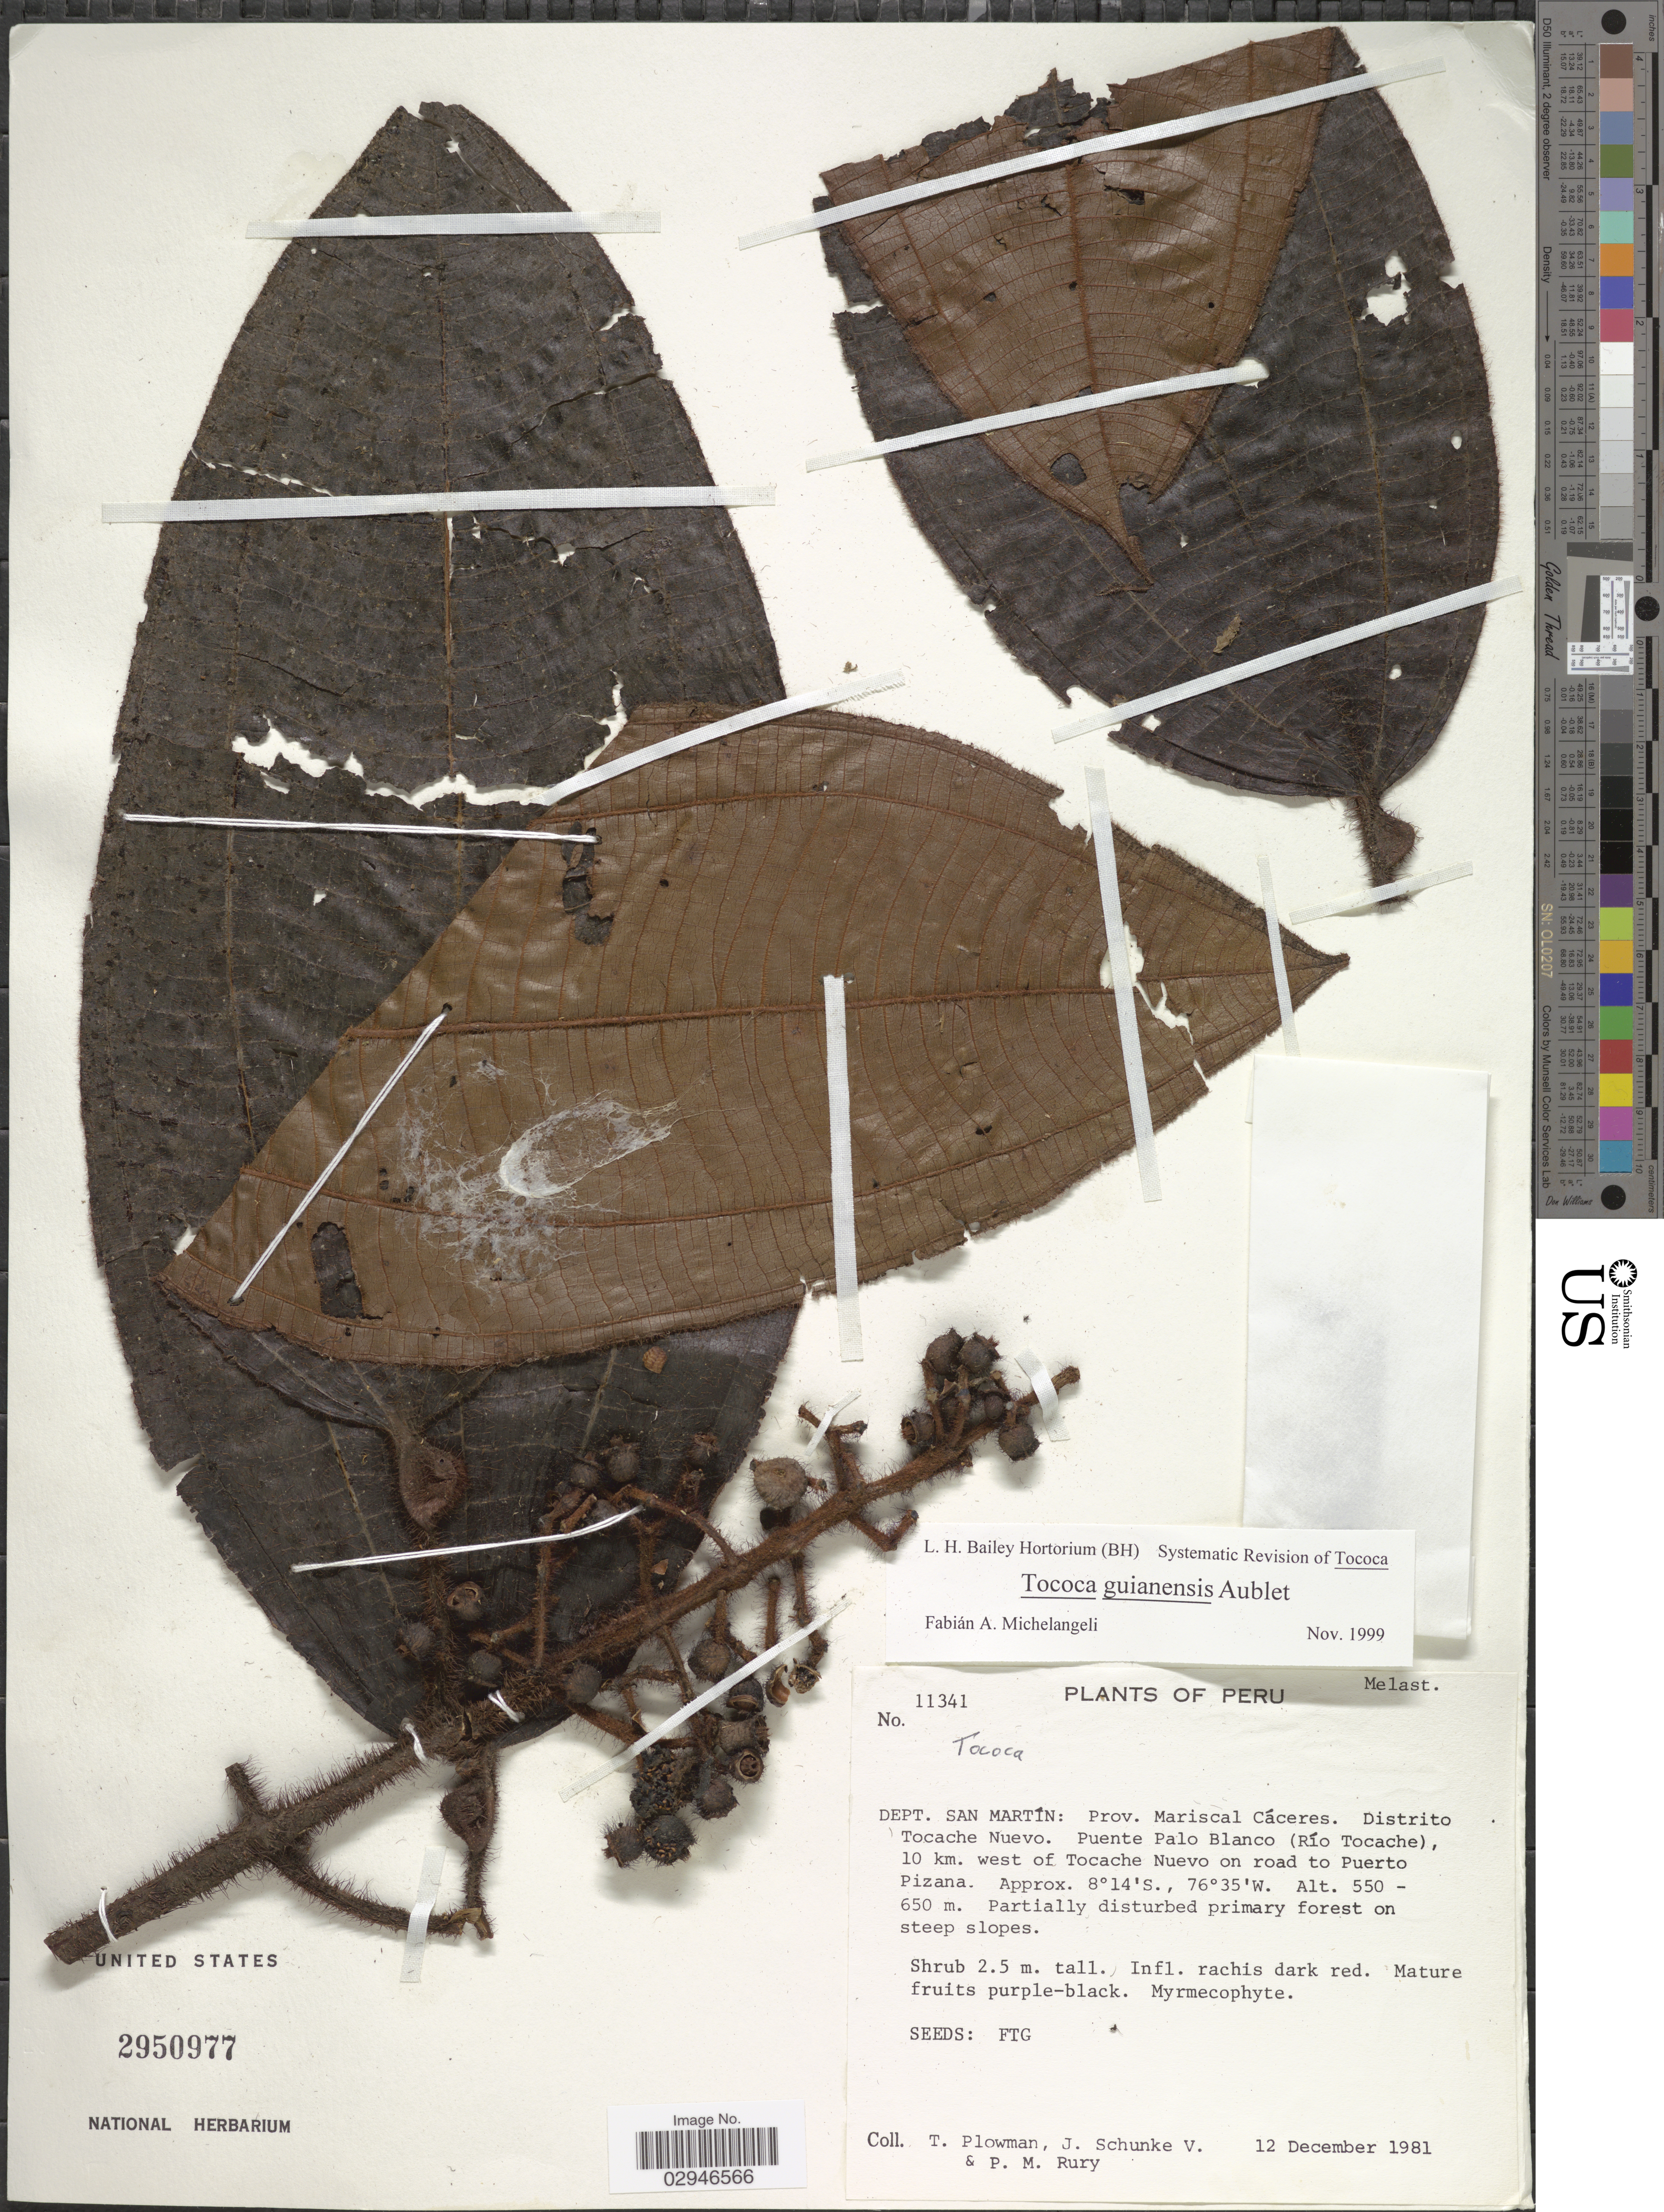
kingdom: Plantae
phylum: Tracheophyta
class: Magnoliopsida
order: Myrtales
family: Melastomataceae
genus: Tococa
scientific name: Tococa guianensis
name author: Aubl.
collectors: T. Plowman, J. Schunke Vigo & P. M. Rury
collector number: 11341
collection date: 1981-12-12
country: Peru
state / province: San Martín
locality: Dept. San Martín, Prov. Mariscal Cáceres, Distrito Tocache Nuevo, Puente Palo Blanco (Río Tocache), 10 km. west of Tocache Nuevo on road to Puerto Pizana.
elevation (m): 550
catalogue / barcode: US 2950977